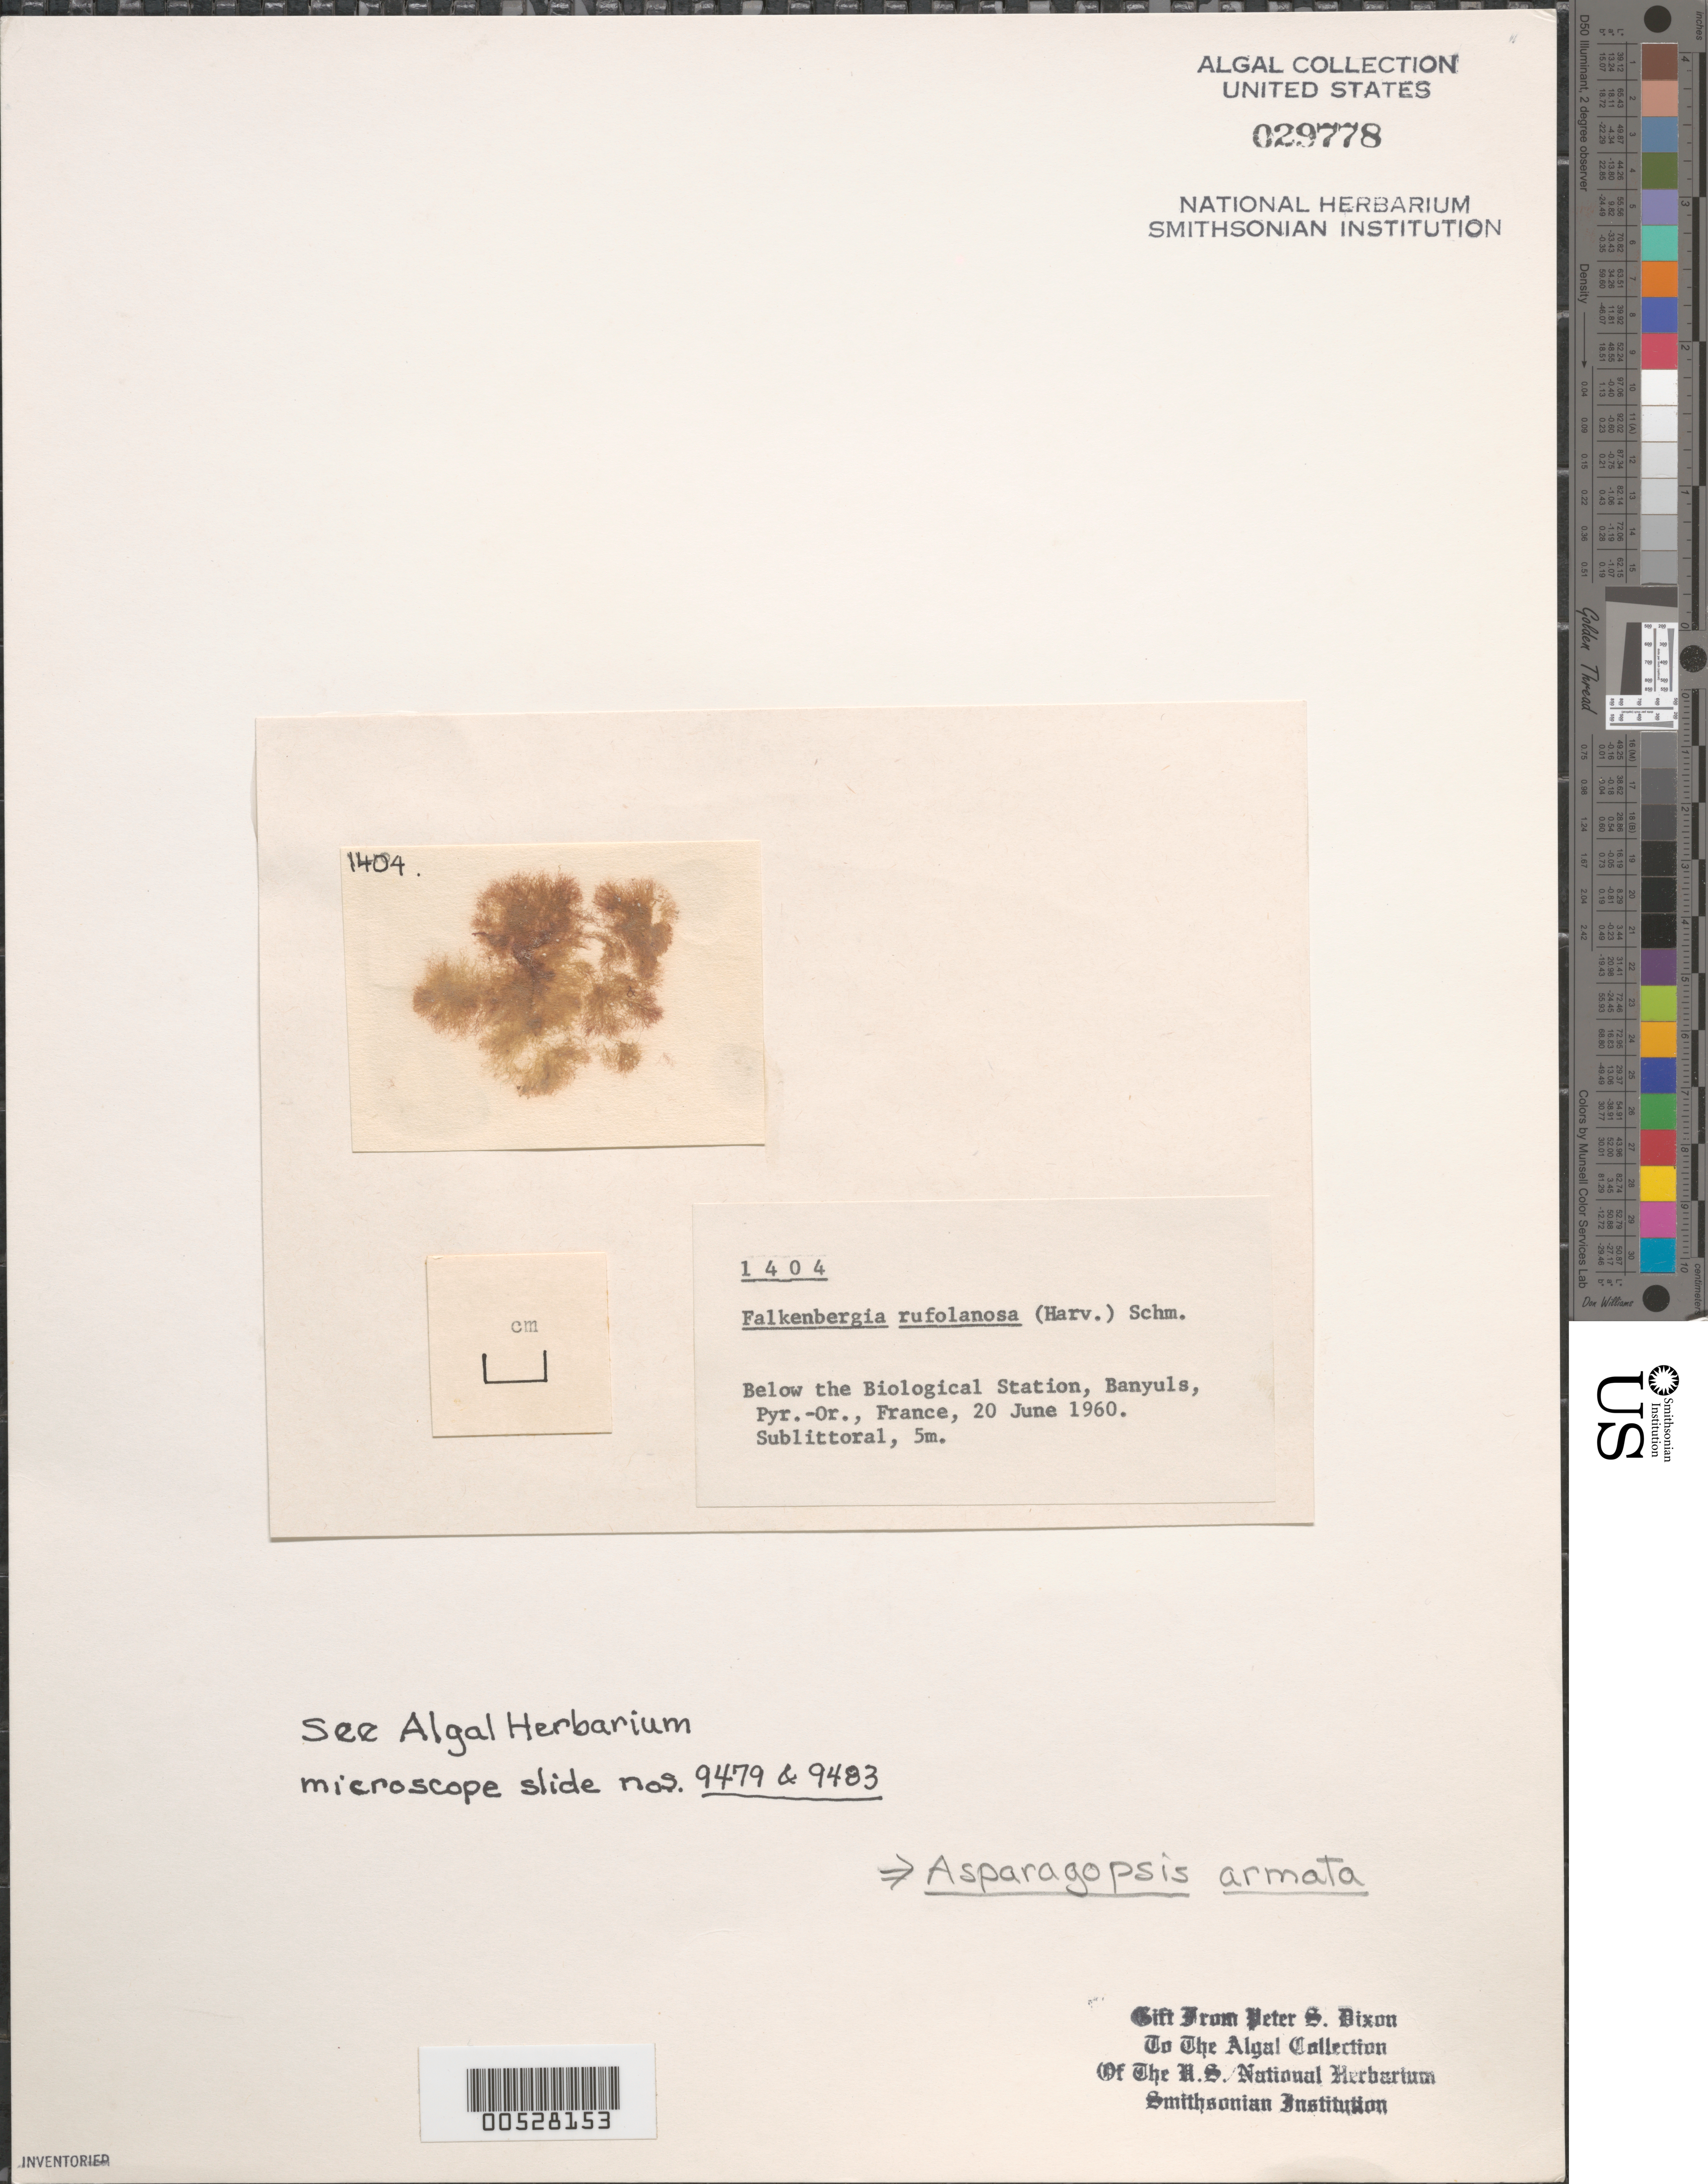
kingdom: Plantae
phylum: Rhodophyta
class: Florideophyceae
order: Bonnemaisoniales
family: Bonnemaisoniaceae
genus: Asparagopsis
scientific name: Asparagopsis armata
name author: Harv.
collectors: P. S. Dixon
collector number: PSD 1404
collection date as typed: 20 Jun 1960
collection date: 1960-06-20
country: France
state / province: Occitanie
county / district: Pyrénées-Orientales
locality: Banyuls-sur-Mer, below biological station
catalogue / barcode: US 29778